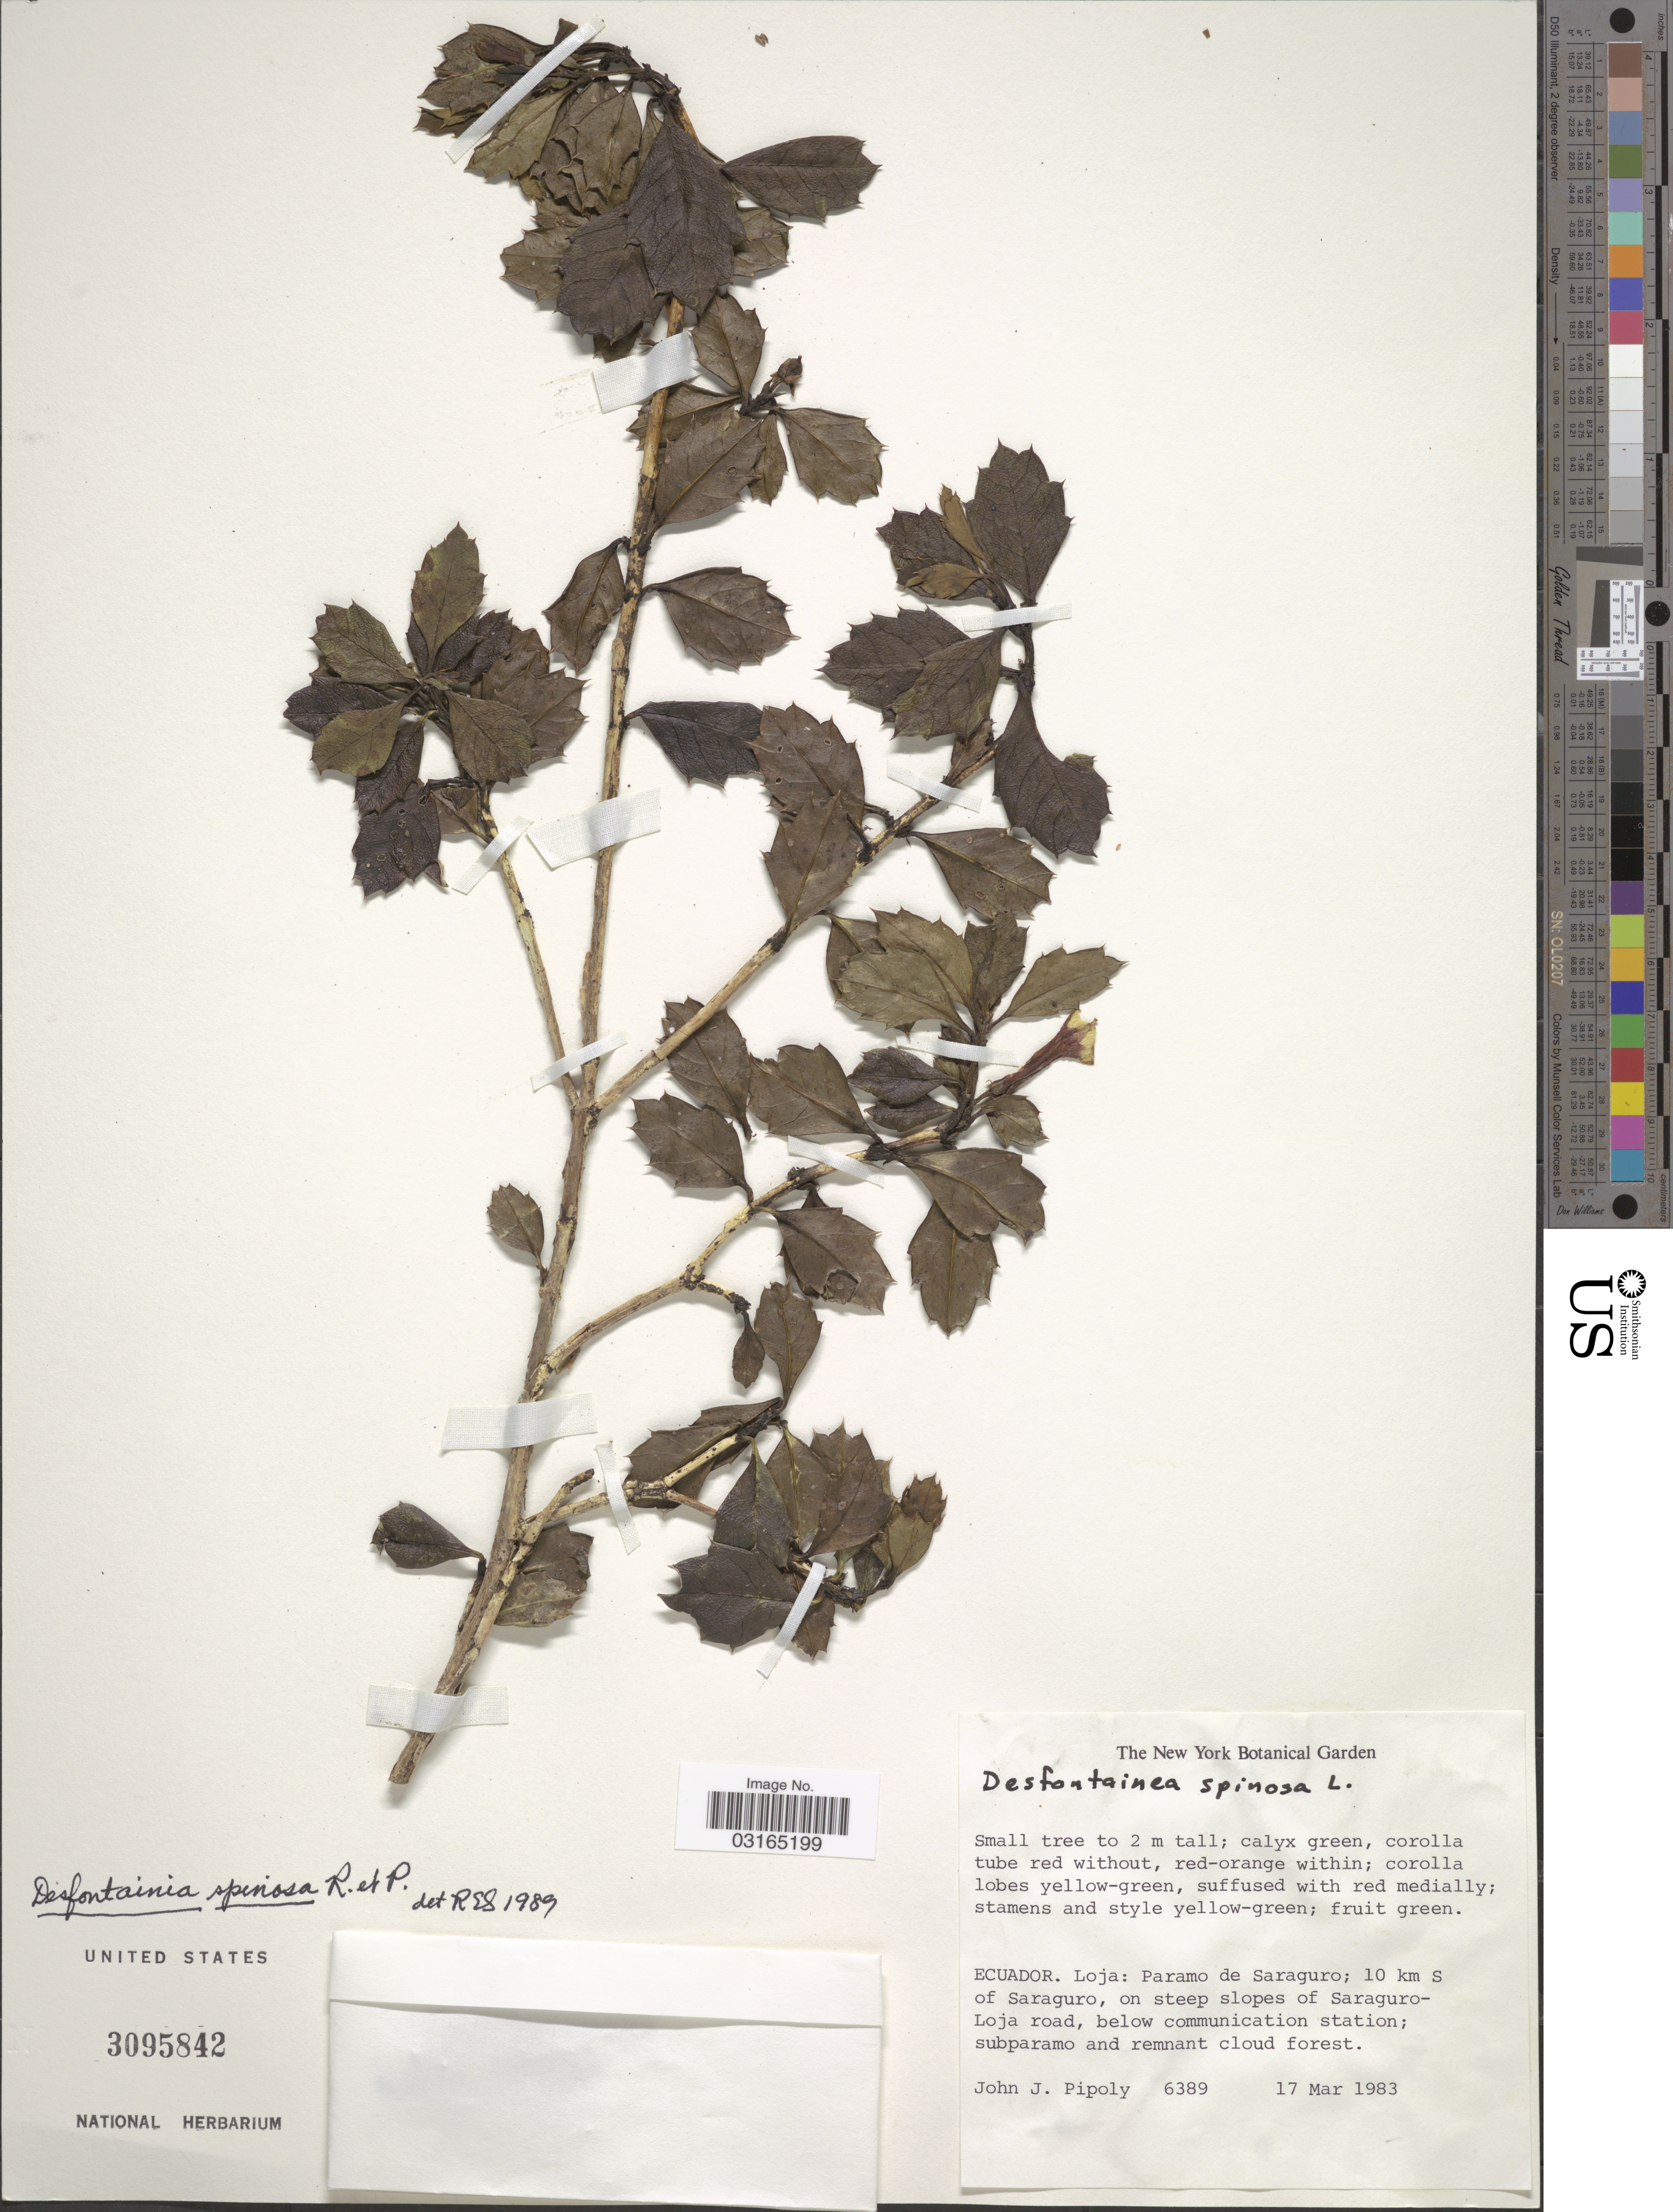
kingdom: Plantae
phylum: Tracheophyta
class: Magnoliopsida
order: Bruniales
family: Columelliaceae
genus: Desfontainia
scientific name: Desfontainia spinosa var. spinosa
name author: Ruiz & Pav.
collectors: J. J. Pipoly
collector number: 6389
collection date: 1983-03-17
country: Ecuador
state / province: Loja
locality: Paramo de Saraguro; 10 km S of Saraguro, on steep slopes of Saraguro-Loja road, below communication station.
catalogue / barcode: US 3095842